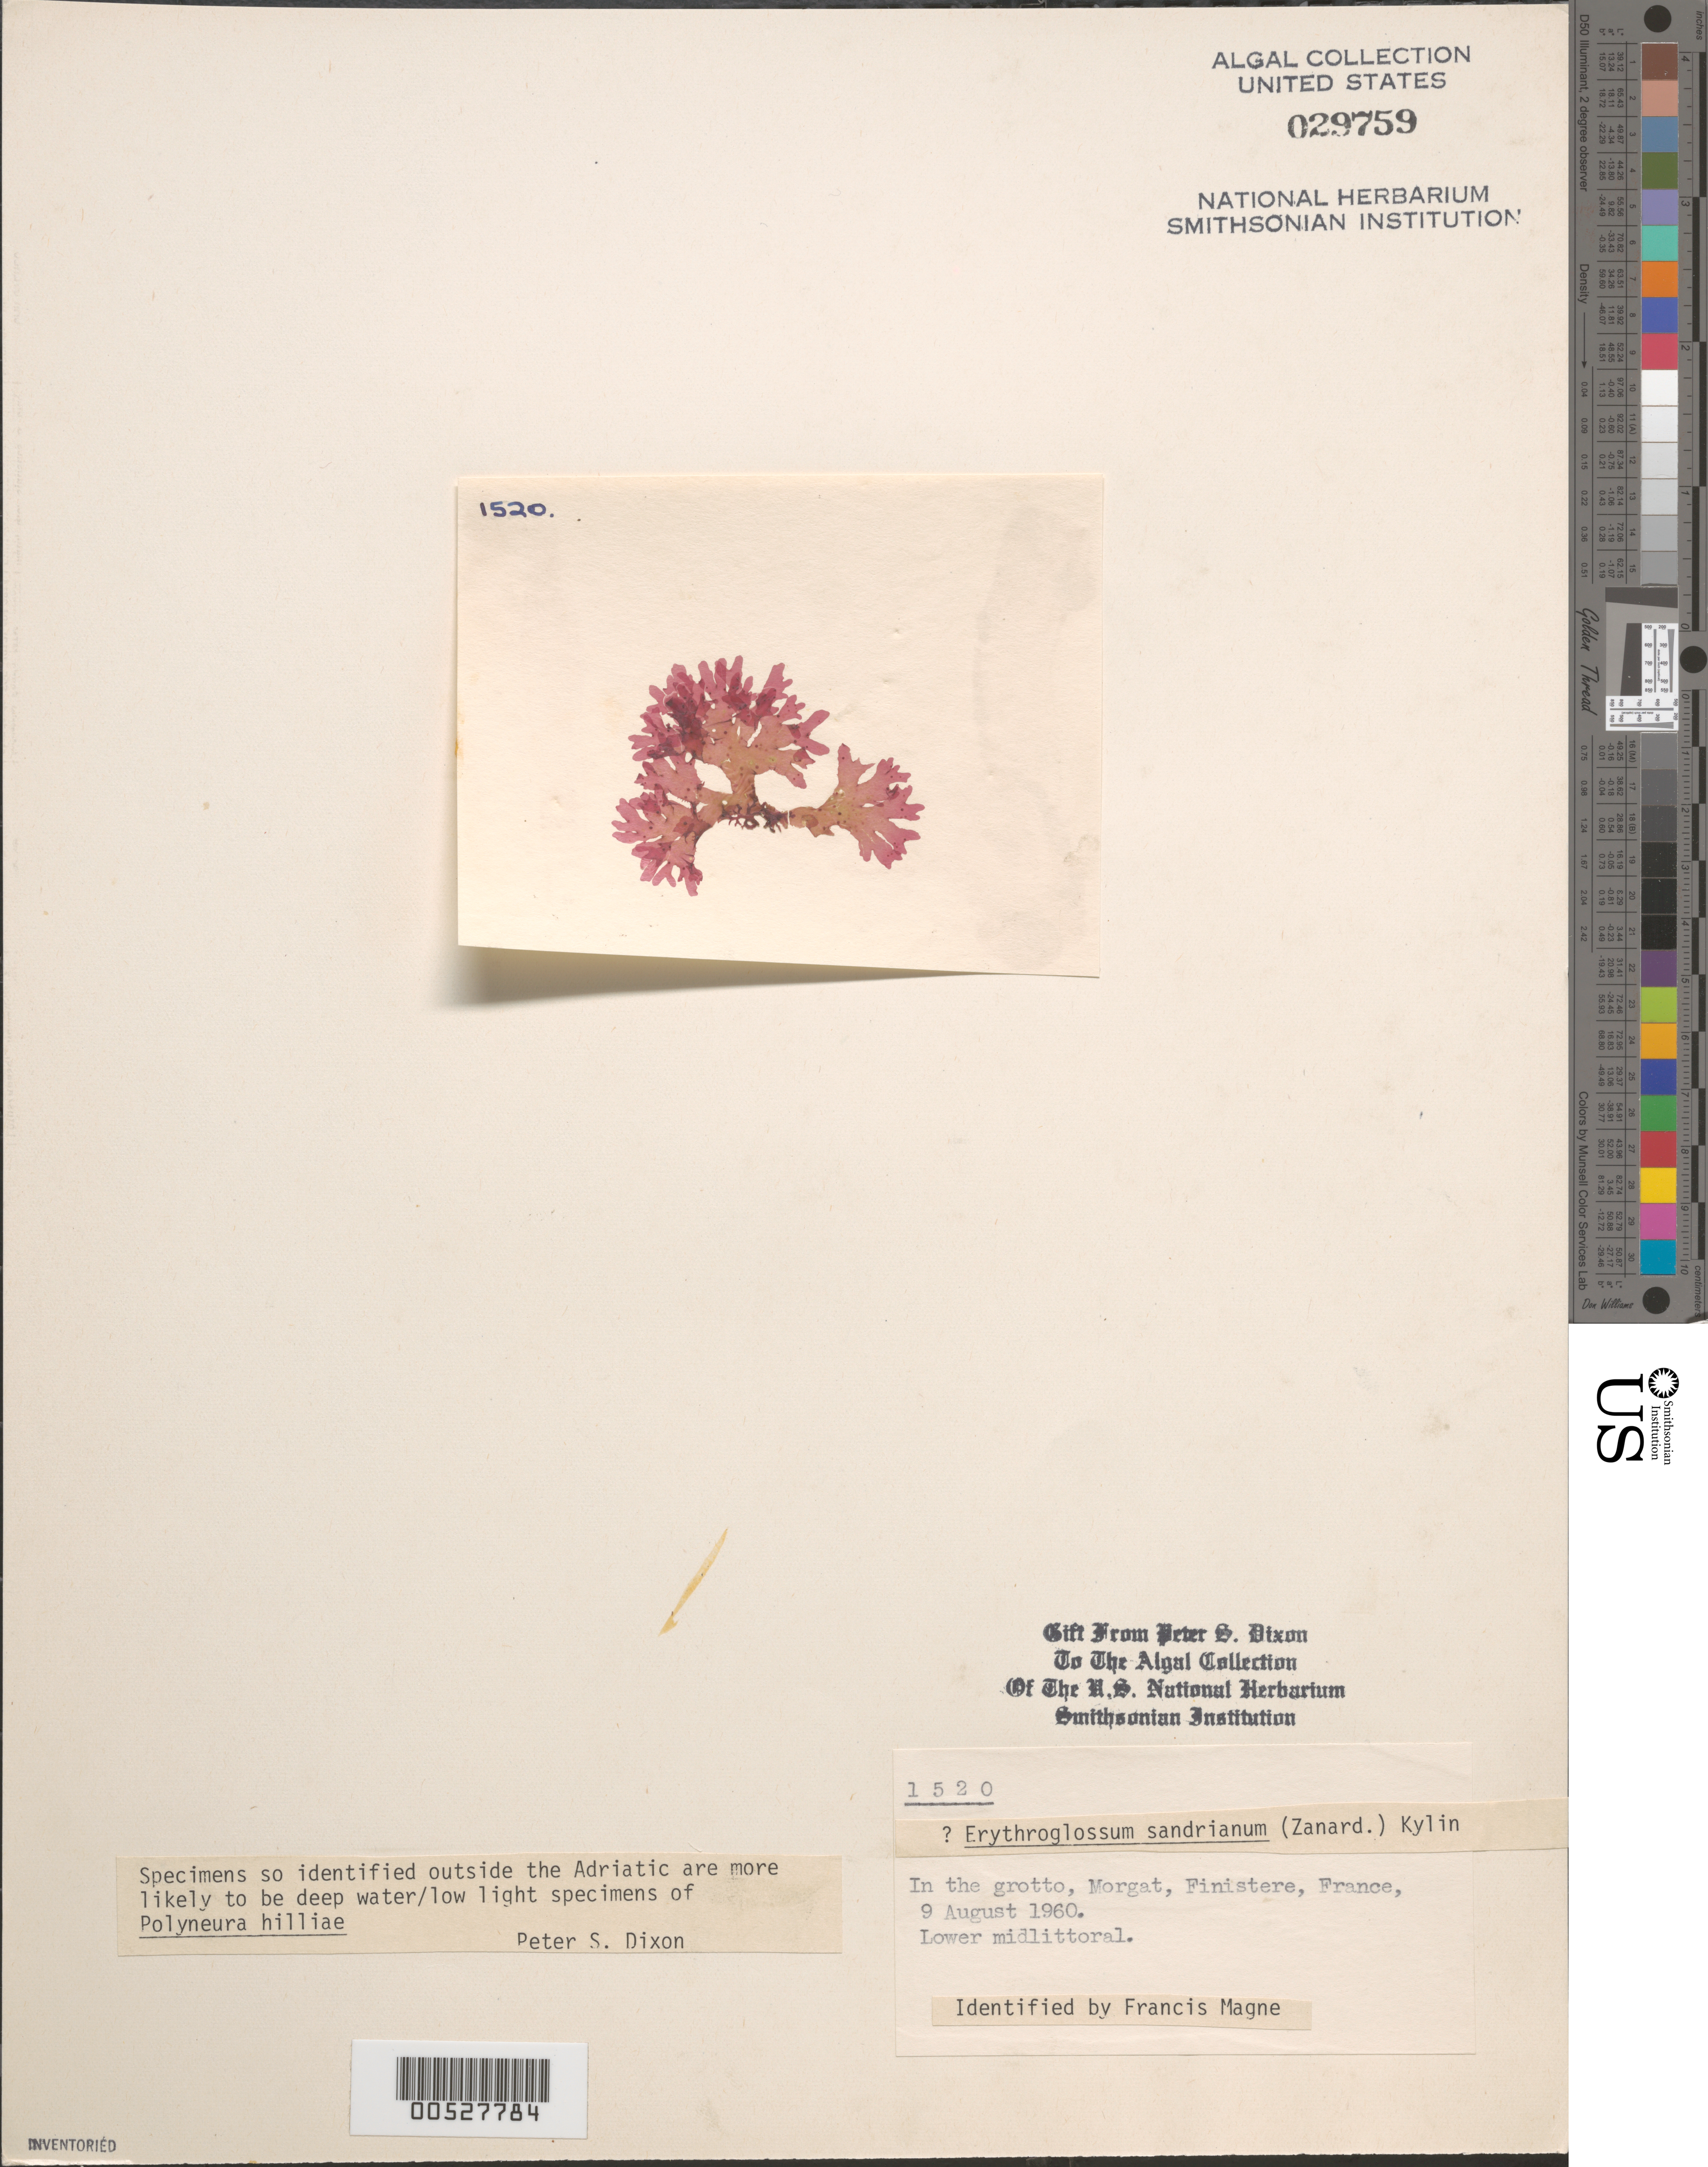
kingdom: Plantae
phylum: Rhodophyta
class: Florideophyceae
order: Ceramiales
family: Delesseriaceae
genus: Erythroglossum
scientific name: Erythroglossum sandrianum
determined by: Magne, F.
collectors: P. S. Dixon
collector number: PSD 1520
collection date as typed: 09 Aug 1960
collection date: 1960-08-09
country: France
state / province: Bretagne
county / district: Finistère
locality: Morgat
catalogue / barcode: US 29759